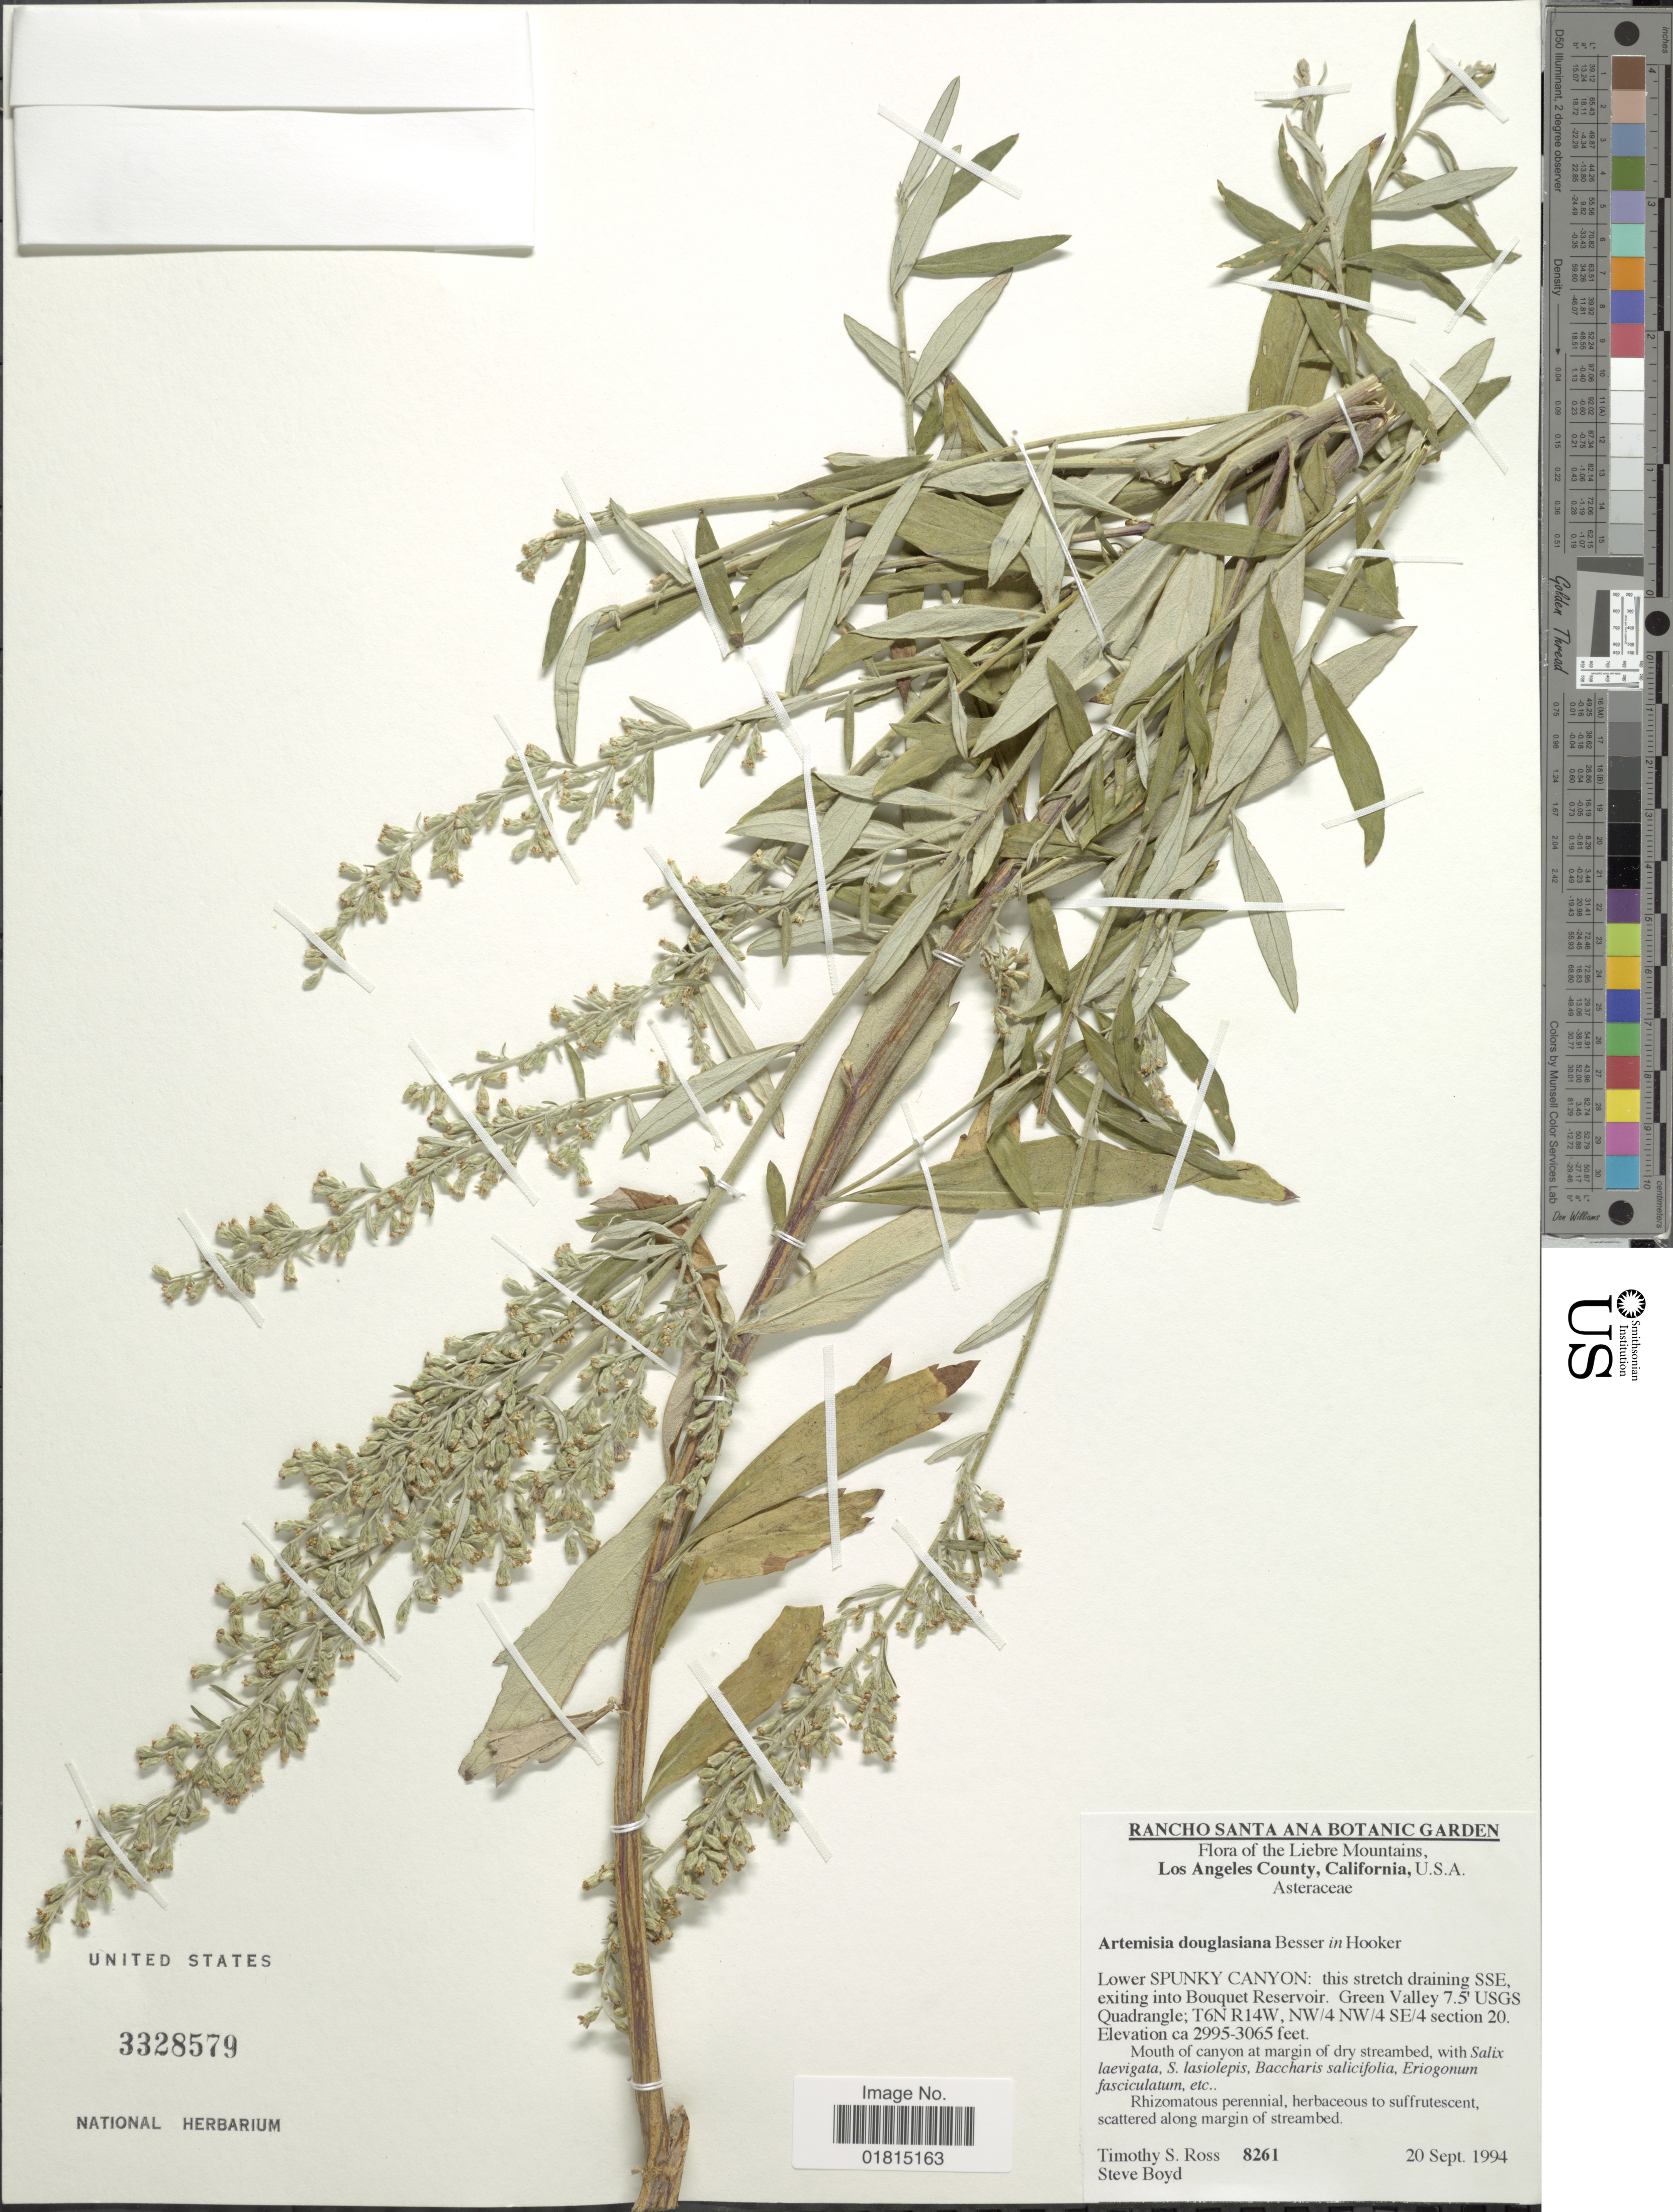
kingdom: Plantae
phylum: Tracheophyta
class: Magnoliopsida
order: Asterales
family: Asteraceae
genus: Artemisia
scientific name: Artemisia douglasiana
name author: Besser ex Hook.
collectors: T. Ross & S. Boyd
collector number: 8261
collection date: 1994-09-20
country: United States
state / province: California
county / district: Los Angeles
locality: Liebre Mountains, Los Angeles County, California, U.S.A. Lower Spunky Canyon: this stretch draining SSE, exiting into Bouquet Reservoir. Green Valley 7.5' USGS Quadrangle; T6N R14W, NW/4 NW/4 SE/4 section 20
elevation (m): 913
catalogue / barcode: US 3328579